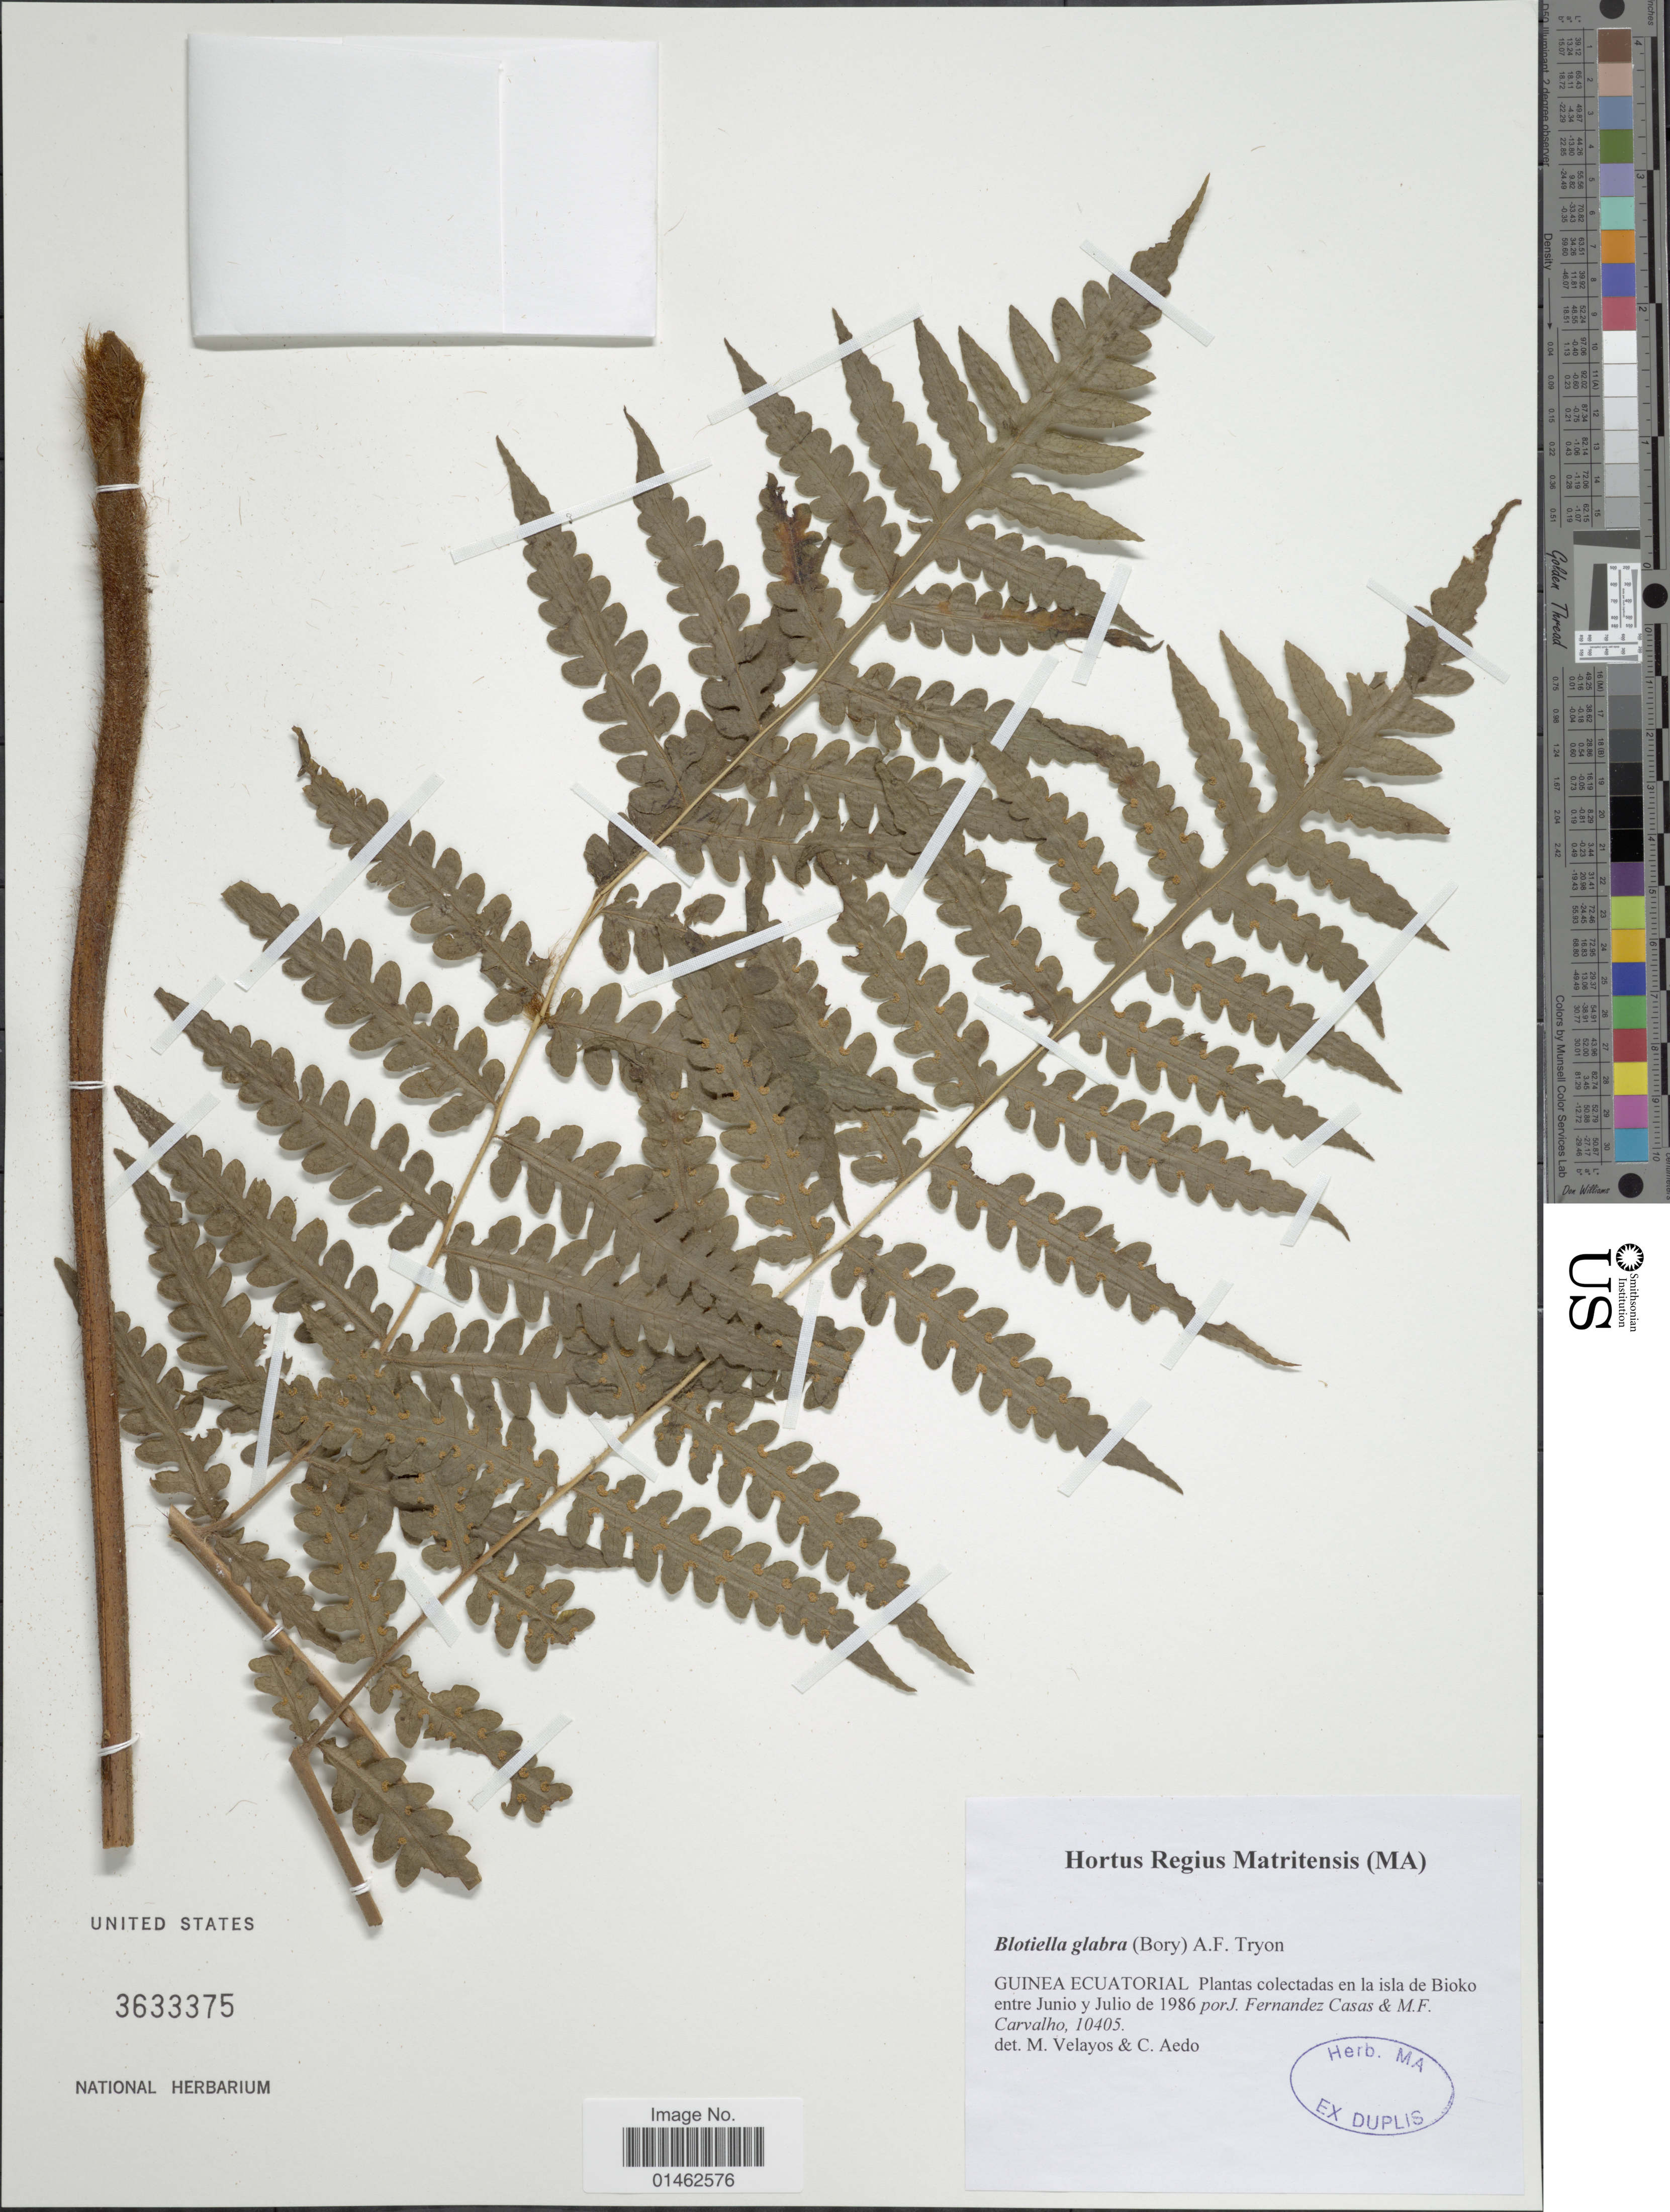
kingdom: Plantae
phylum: Tracheophyta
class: Polypodiopsida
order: Polypodiales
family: Dennstaedtiaceae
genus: Blotiella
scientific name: Blotiella glabra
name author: (Bory) R.M. Tryon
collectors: J. Casas & M. F. Carvalho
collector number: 10405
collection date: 1986-06/1986-07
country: Equatorial Guinea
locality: Plantas colectadas en la isla de Bioko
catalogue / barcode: US 3633375